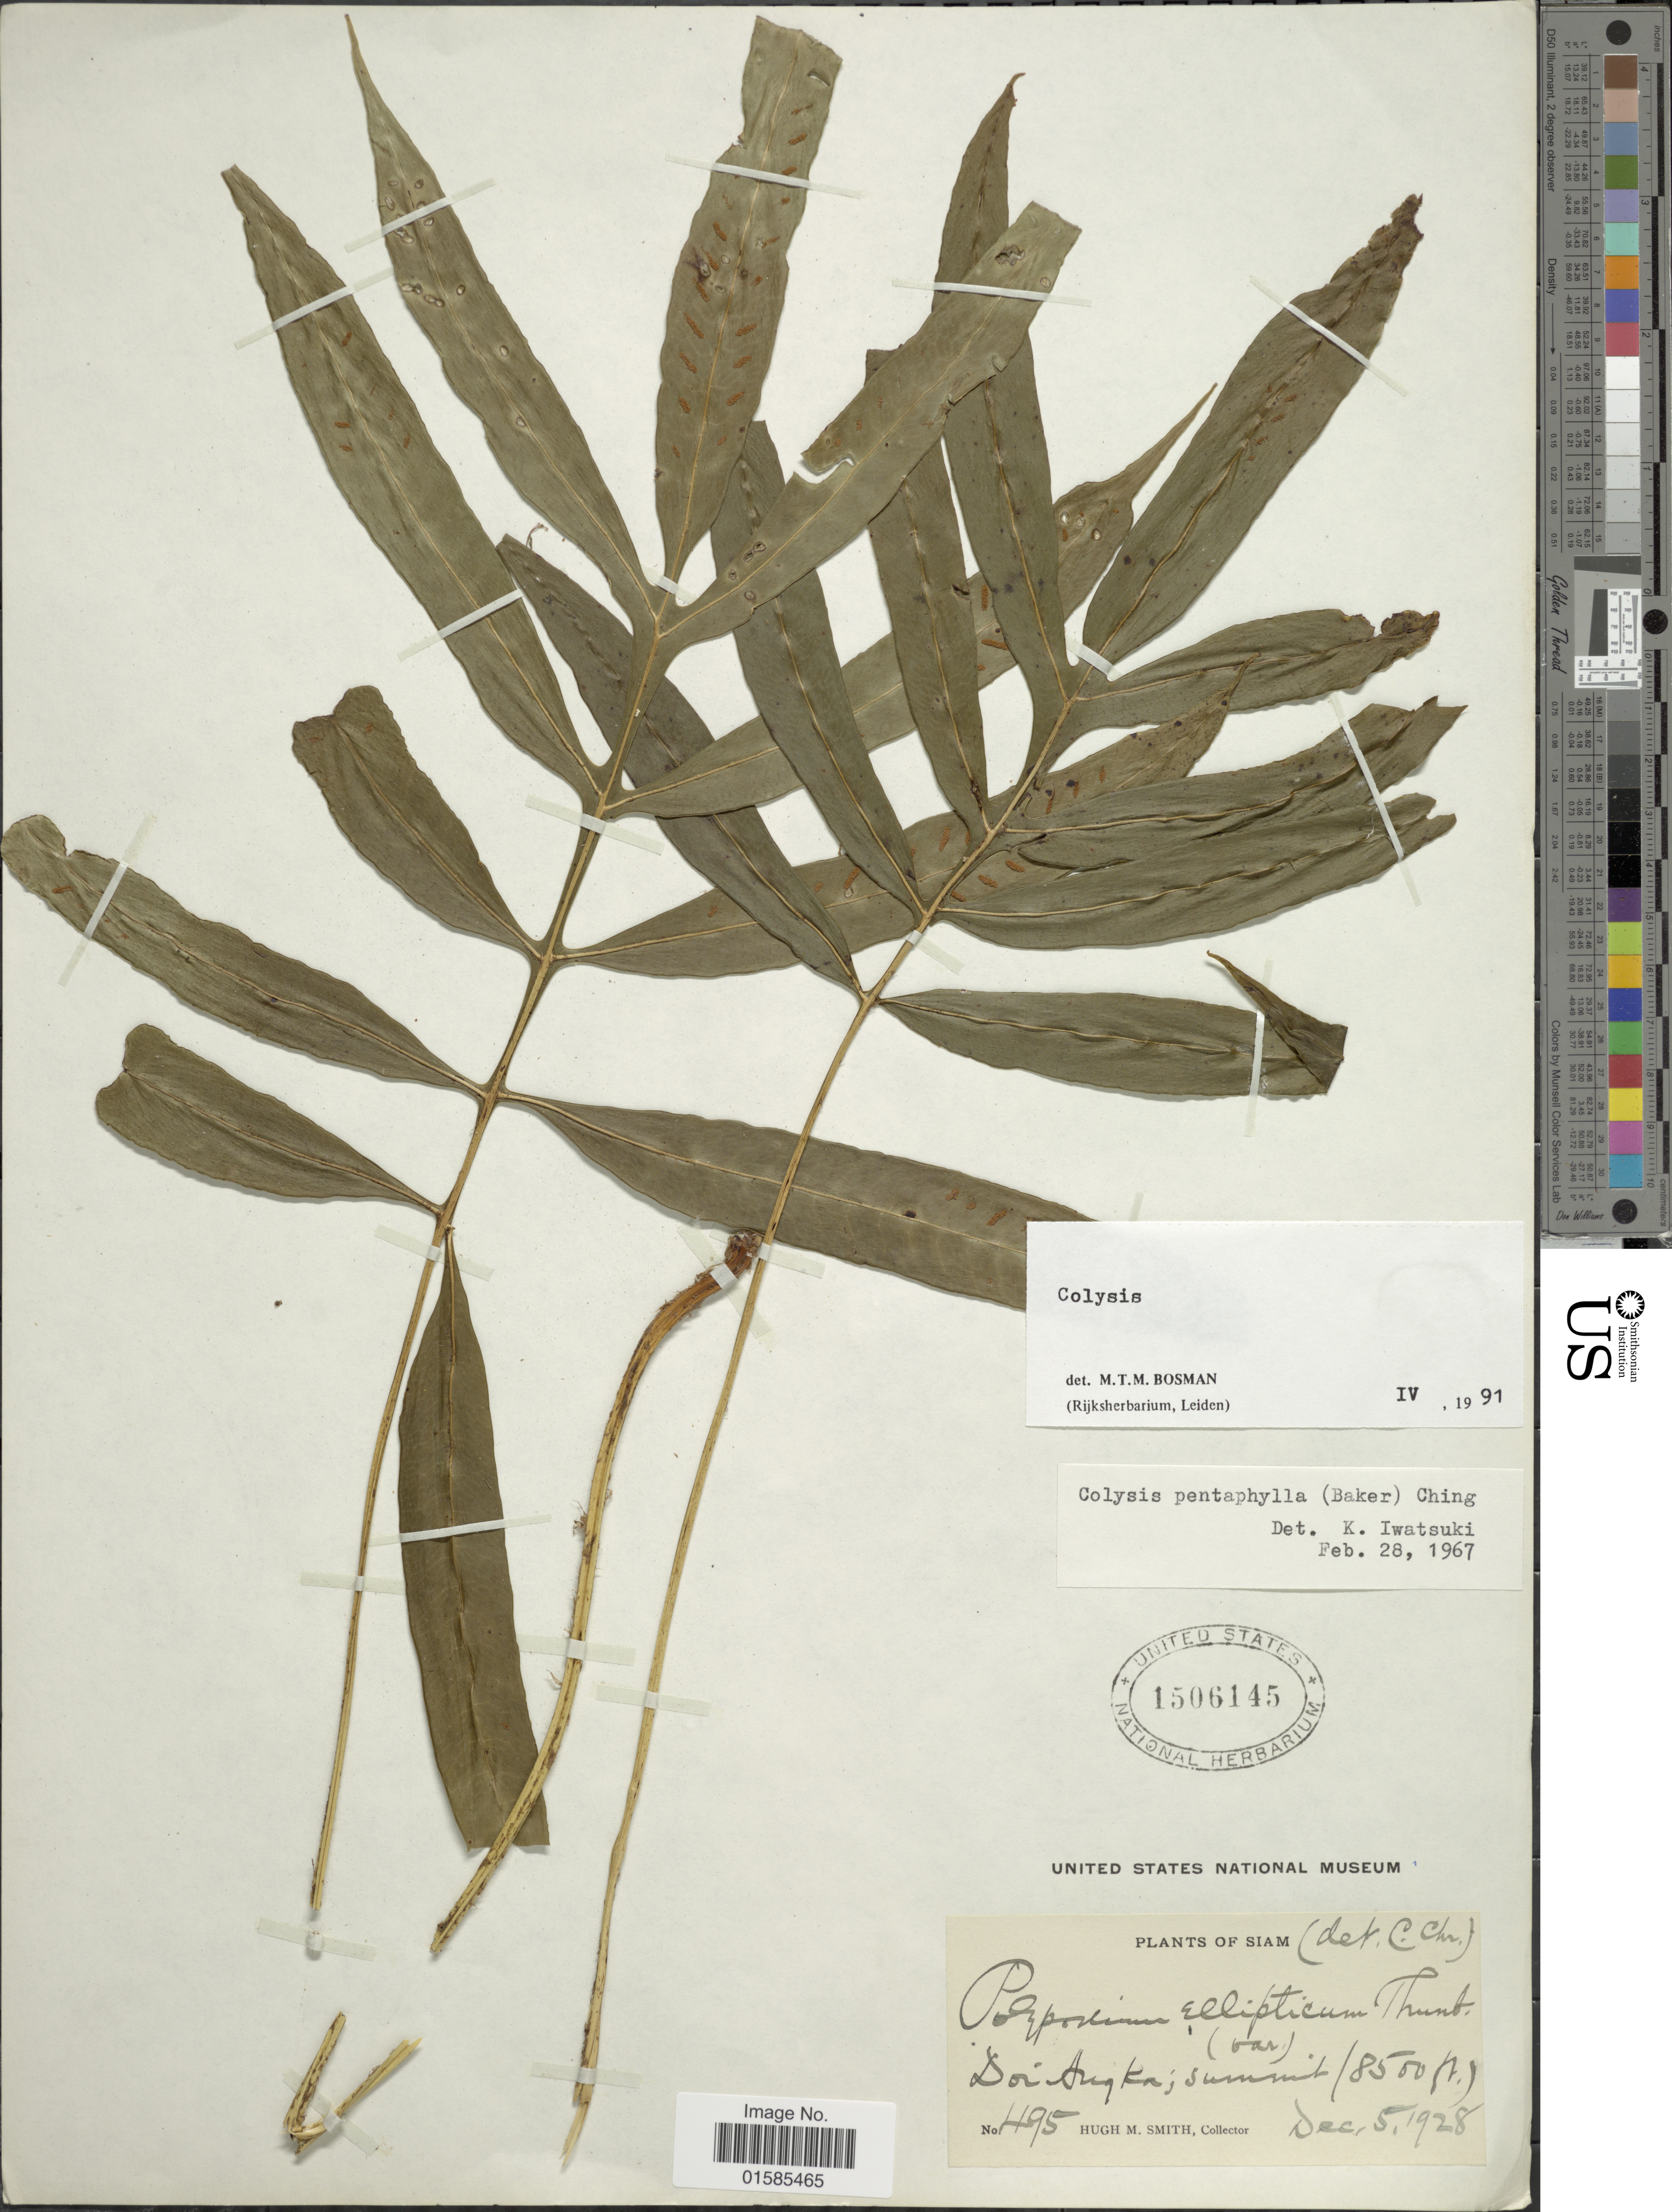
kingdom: Plantae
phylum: Tracheophyta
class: Polypodiopsida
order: Polypodiales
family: Polypodiaceae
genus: Leptochilus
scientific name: Leptochilus pentaphylla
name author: (Baker)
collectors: H. M. Smith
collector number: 495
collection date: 1928-12-05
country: Thailand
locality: Siam, Doi Angka; summit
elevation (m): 2591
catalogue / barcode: US 1506145